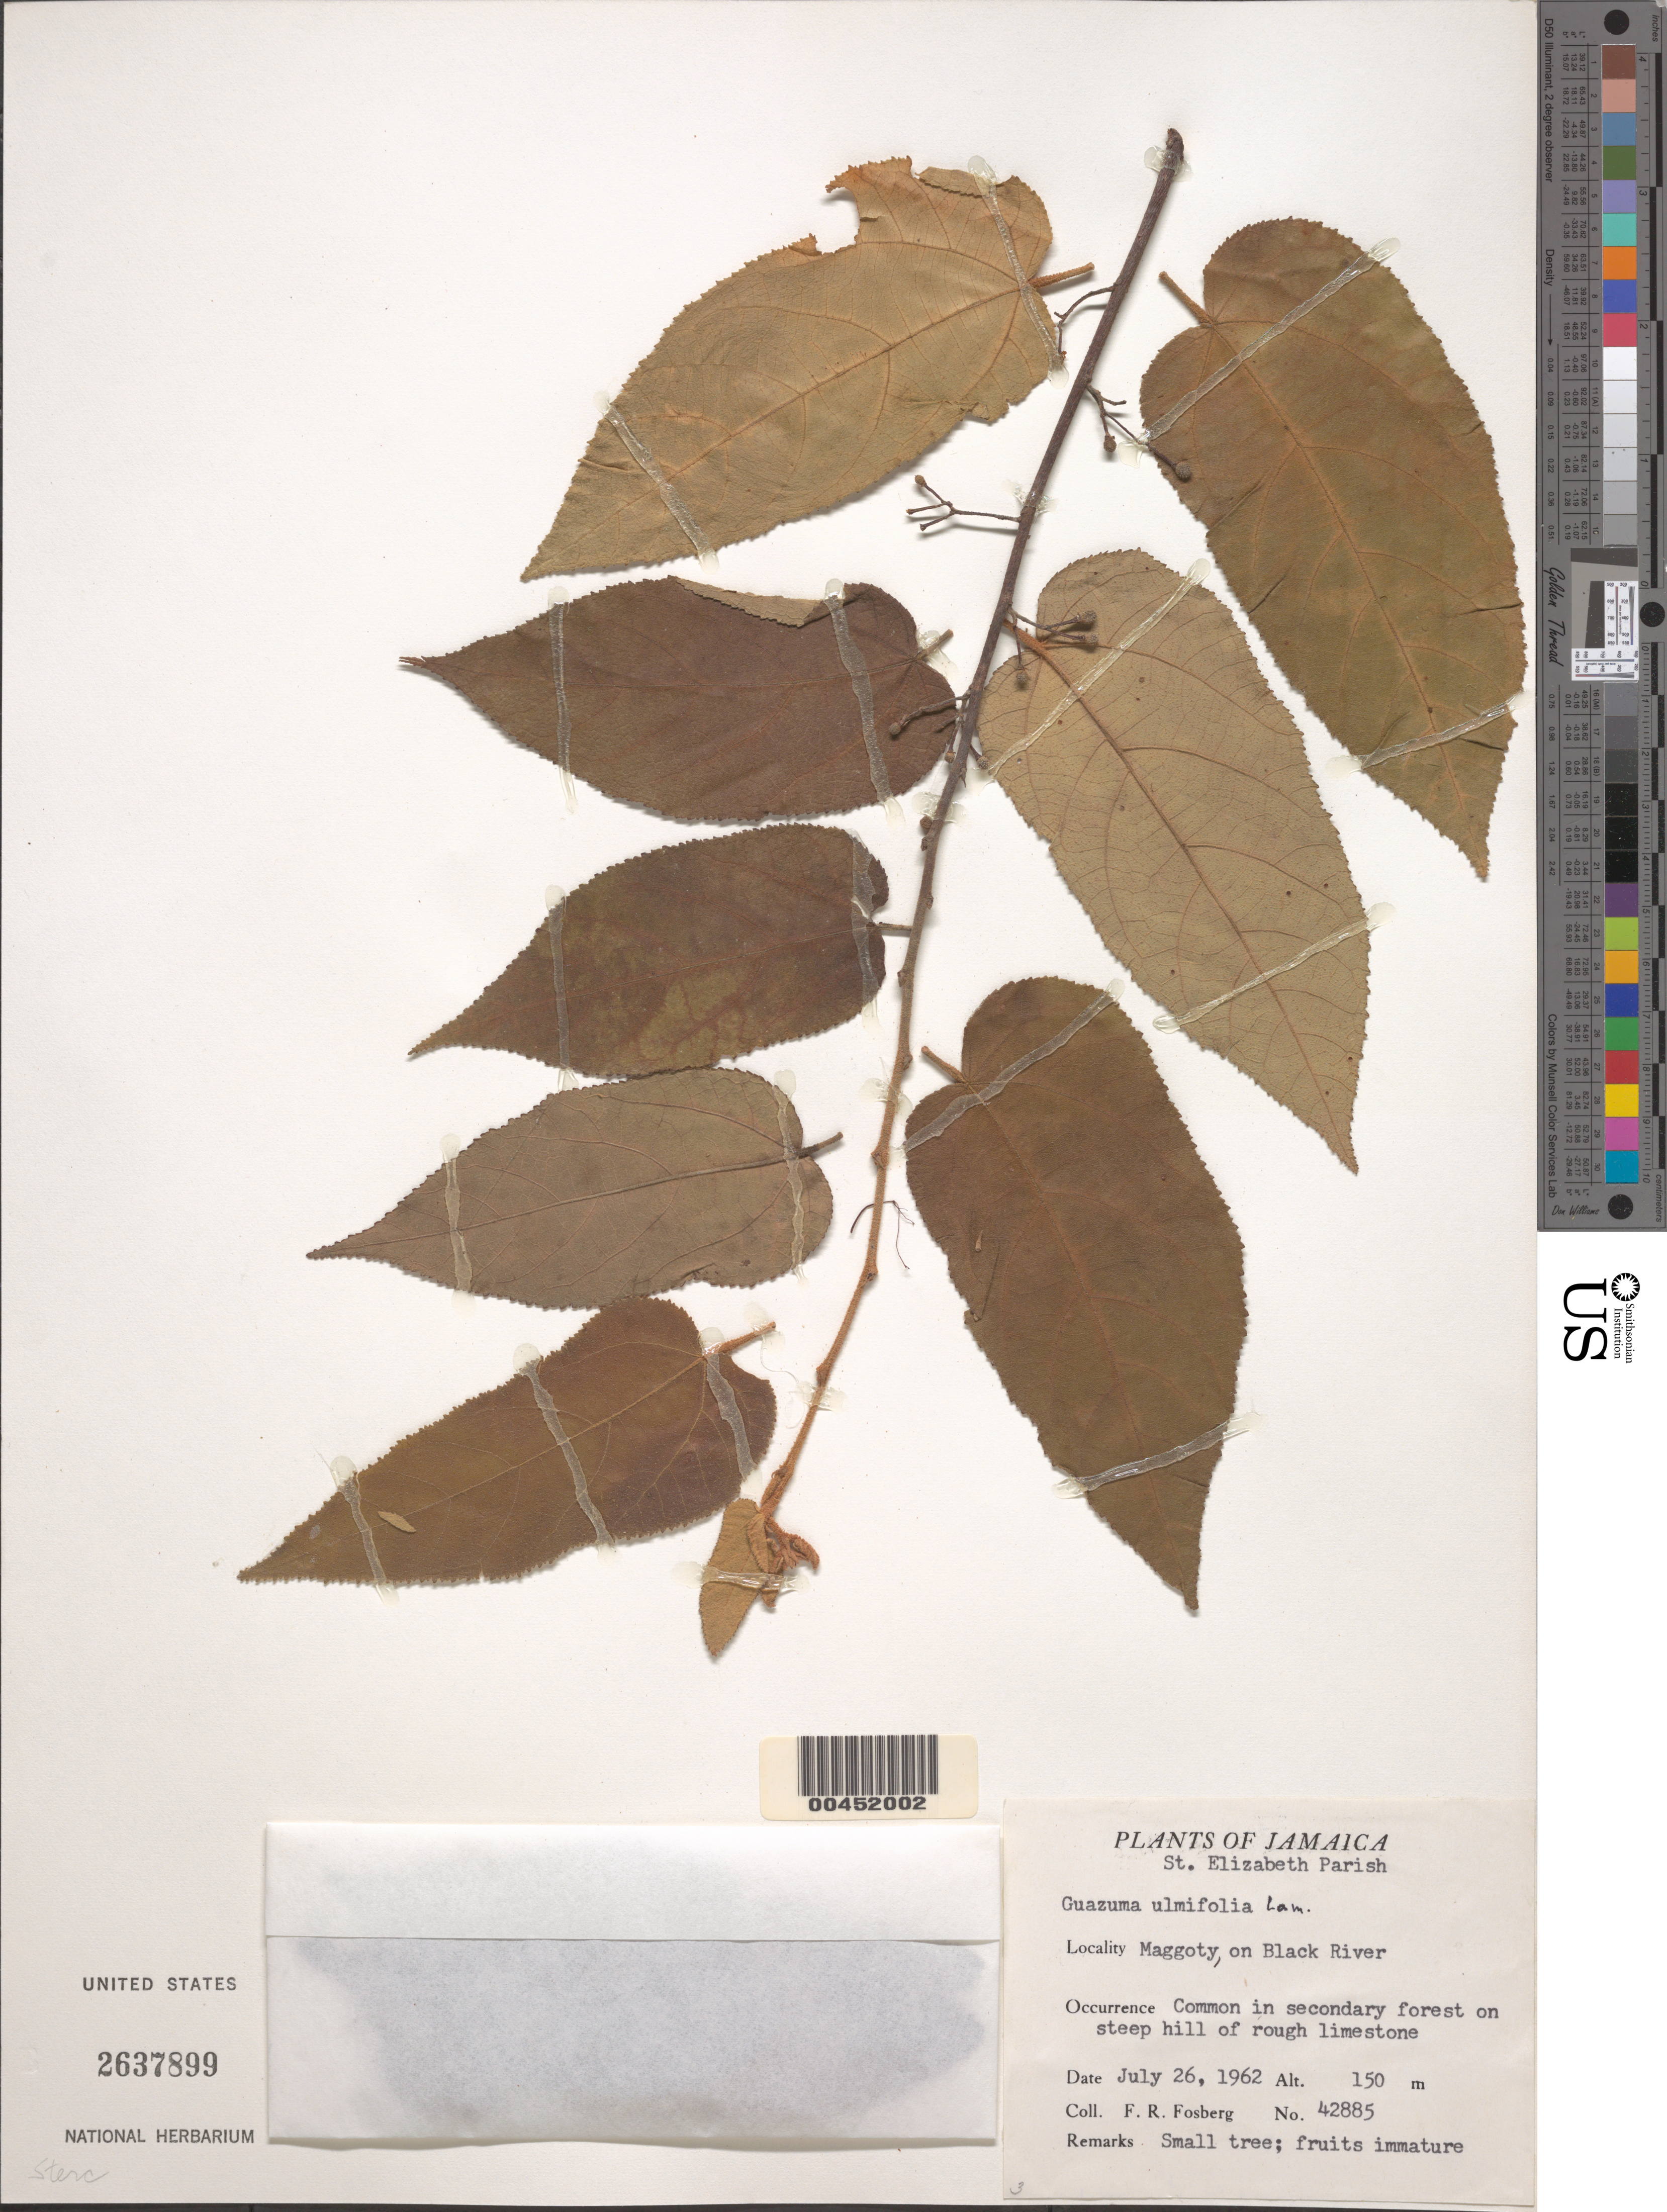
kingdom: Plantae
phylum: Tracheophyta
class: Magnoliopsida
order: Malvales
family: Malvaceae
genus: Guazuma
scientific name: Guazuma ulmifolia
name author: Lam.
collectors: F. R. Fosberg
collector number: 42885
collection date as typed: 26 Jul 1962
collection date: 1962-07-26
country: Jamaica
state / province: Saint Elizabeth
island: Greater Antilles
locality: Maggoty, on Black River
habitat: Secondary forest on steep hill of rough limestone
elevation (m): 150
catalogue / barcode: US 2637899